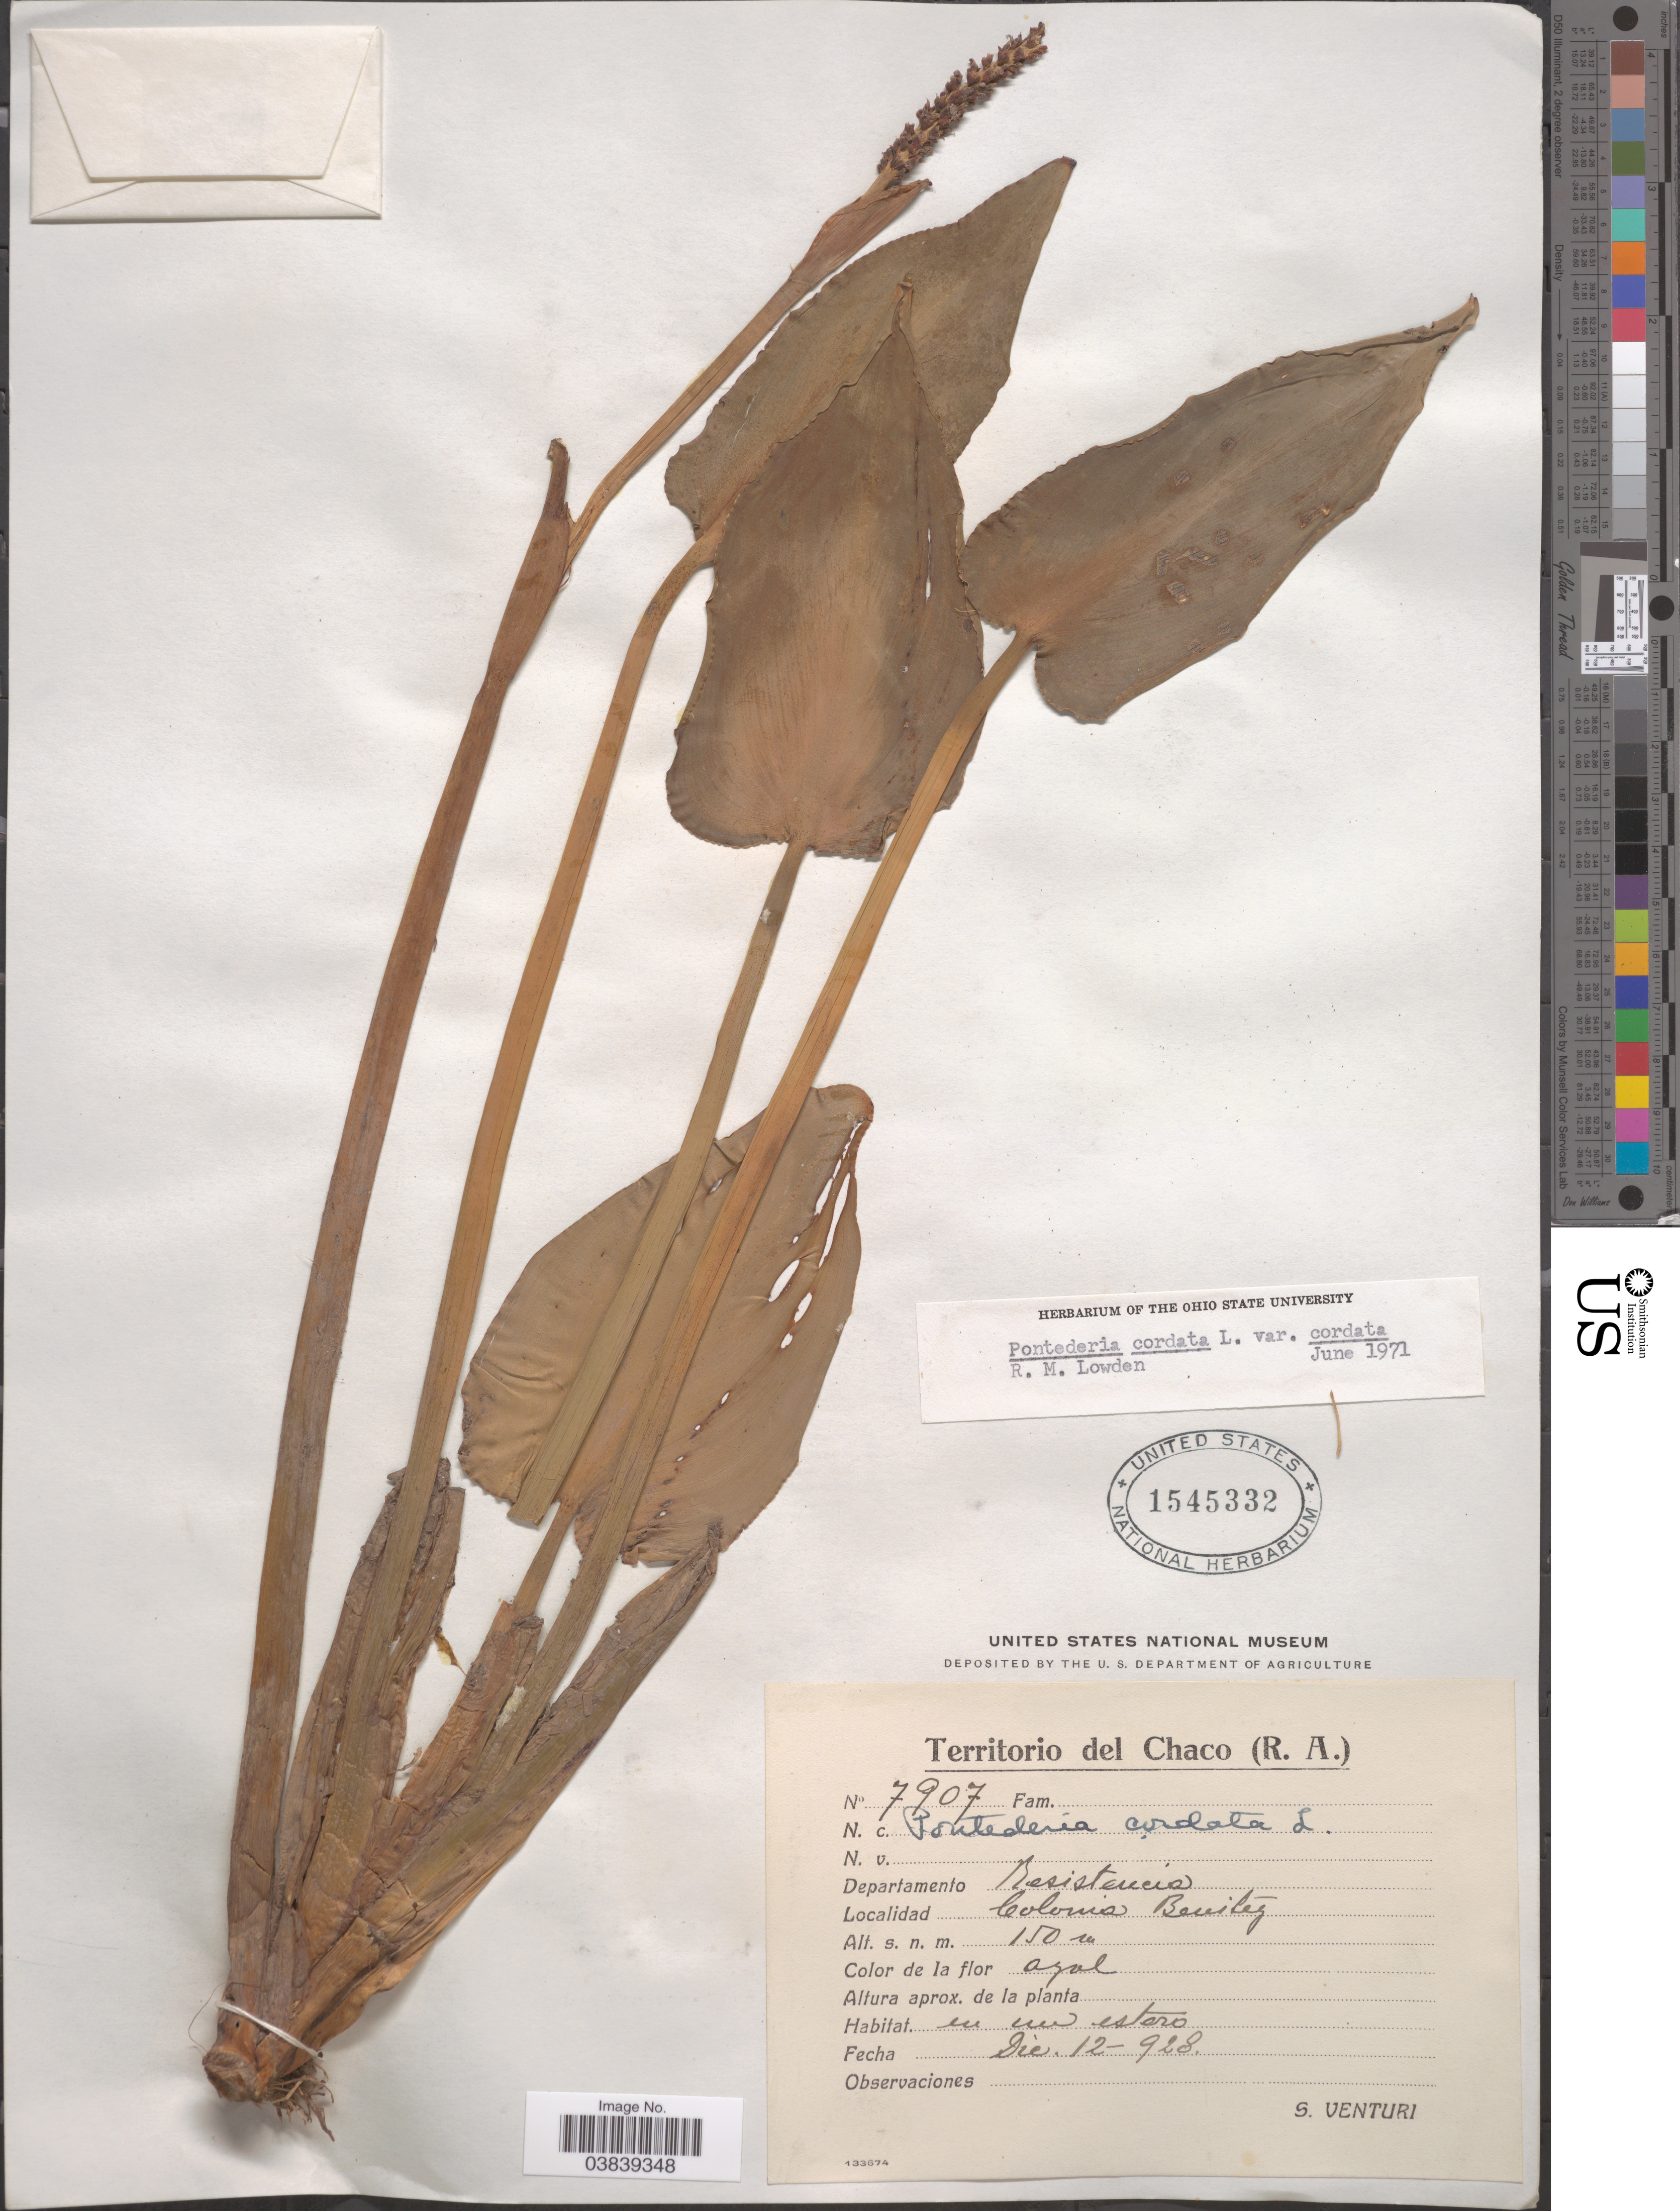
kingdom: Plantae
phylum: Tracheophyta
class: Liliopsida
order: Commelinales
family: Pontederiaceae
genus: Pontederia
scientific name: Pontederia cordata var. cordata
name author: L.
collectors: S. Venturi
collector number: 7907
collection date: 1928-12-12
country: Argentina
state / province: Chaco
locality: Departamento Resistencia. Colonia Benítez.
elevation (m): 150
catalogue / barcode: US 1545332